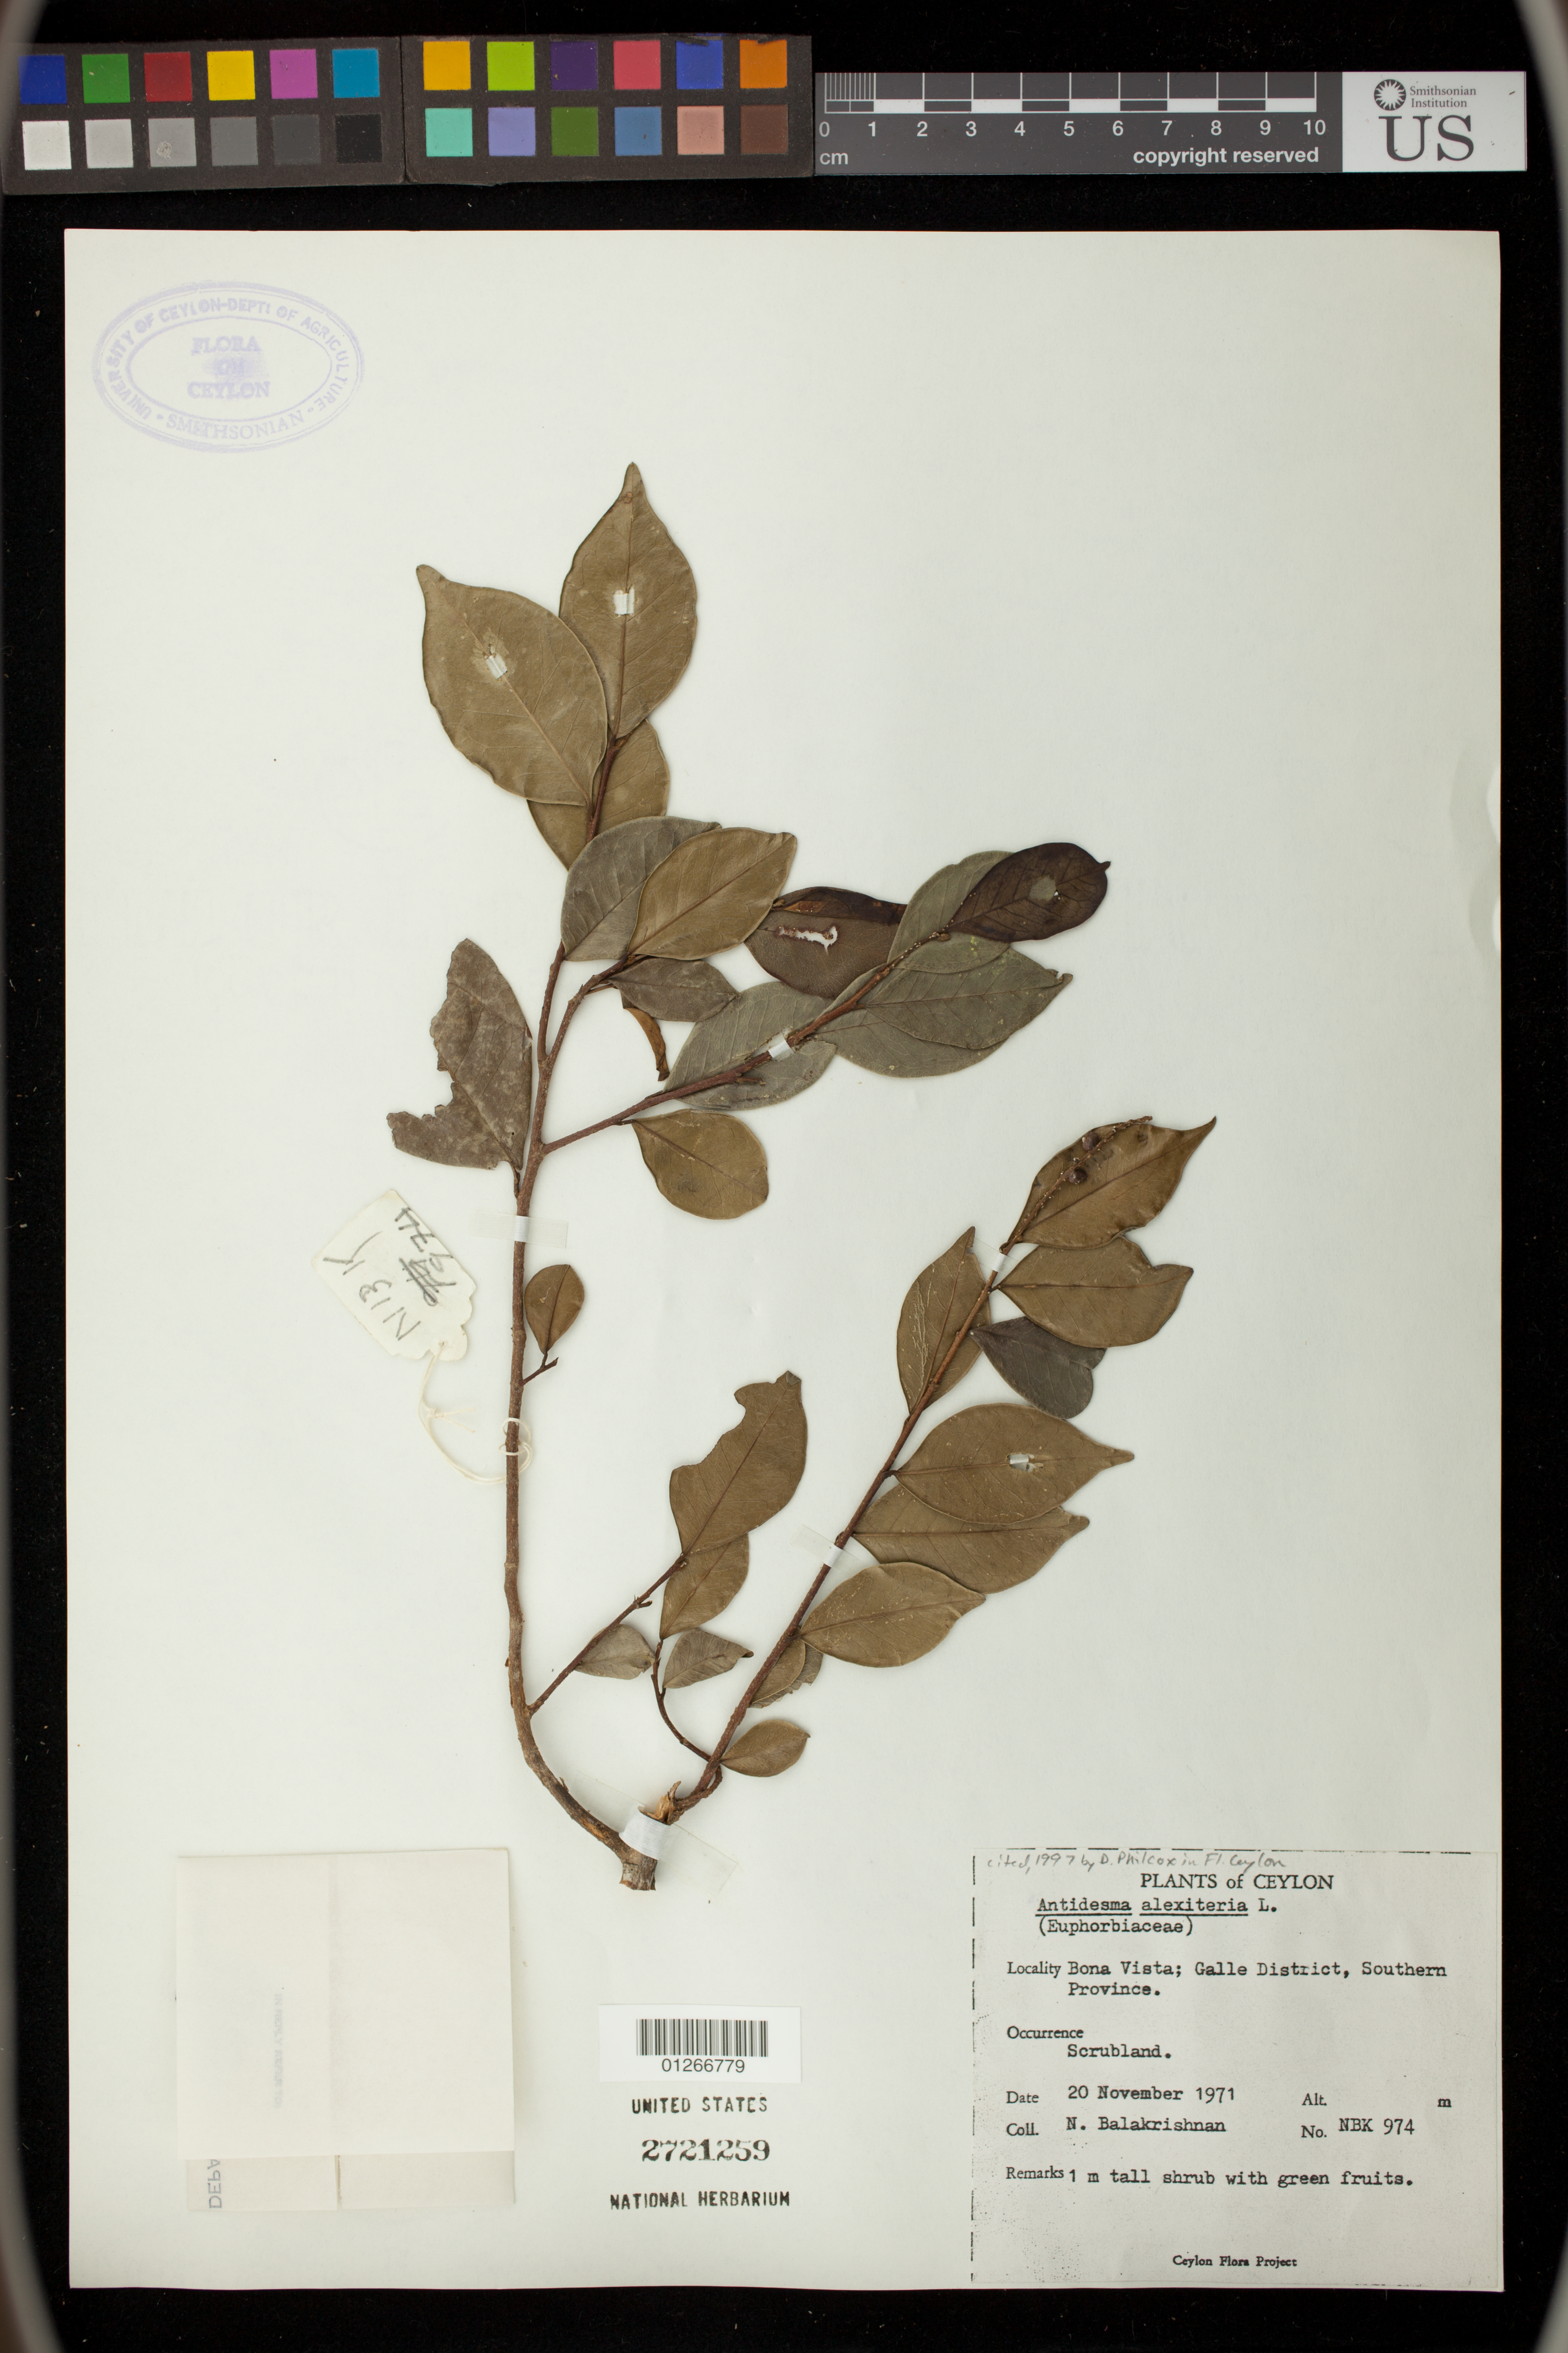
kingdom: Plantae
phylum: Tracheophyta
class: Magnoliopsida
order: Malpighiales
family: Phyllanthaceae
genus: Antidesma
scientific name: Antidesma alexiteria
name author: L.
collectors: N. Balakrishnan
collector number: NBK974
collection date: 1971-11-20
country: Sri Lanka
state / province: Southern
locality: Bona Vista, Galle District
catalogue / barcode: US 2721259